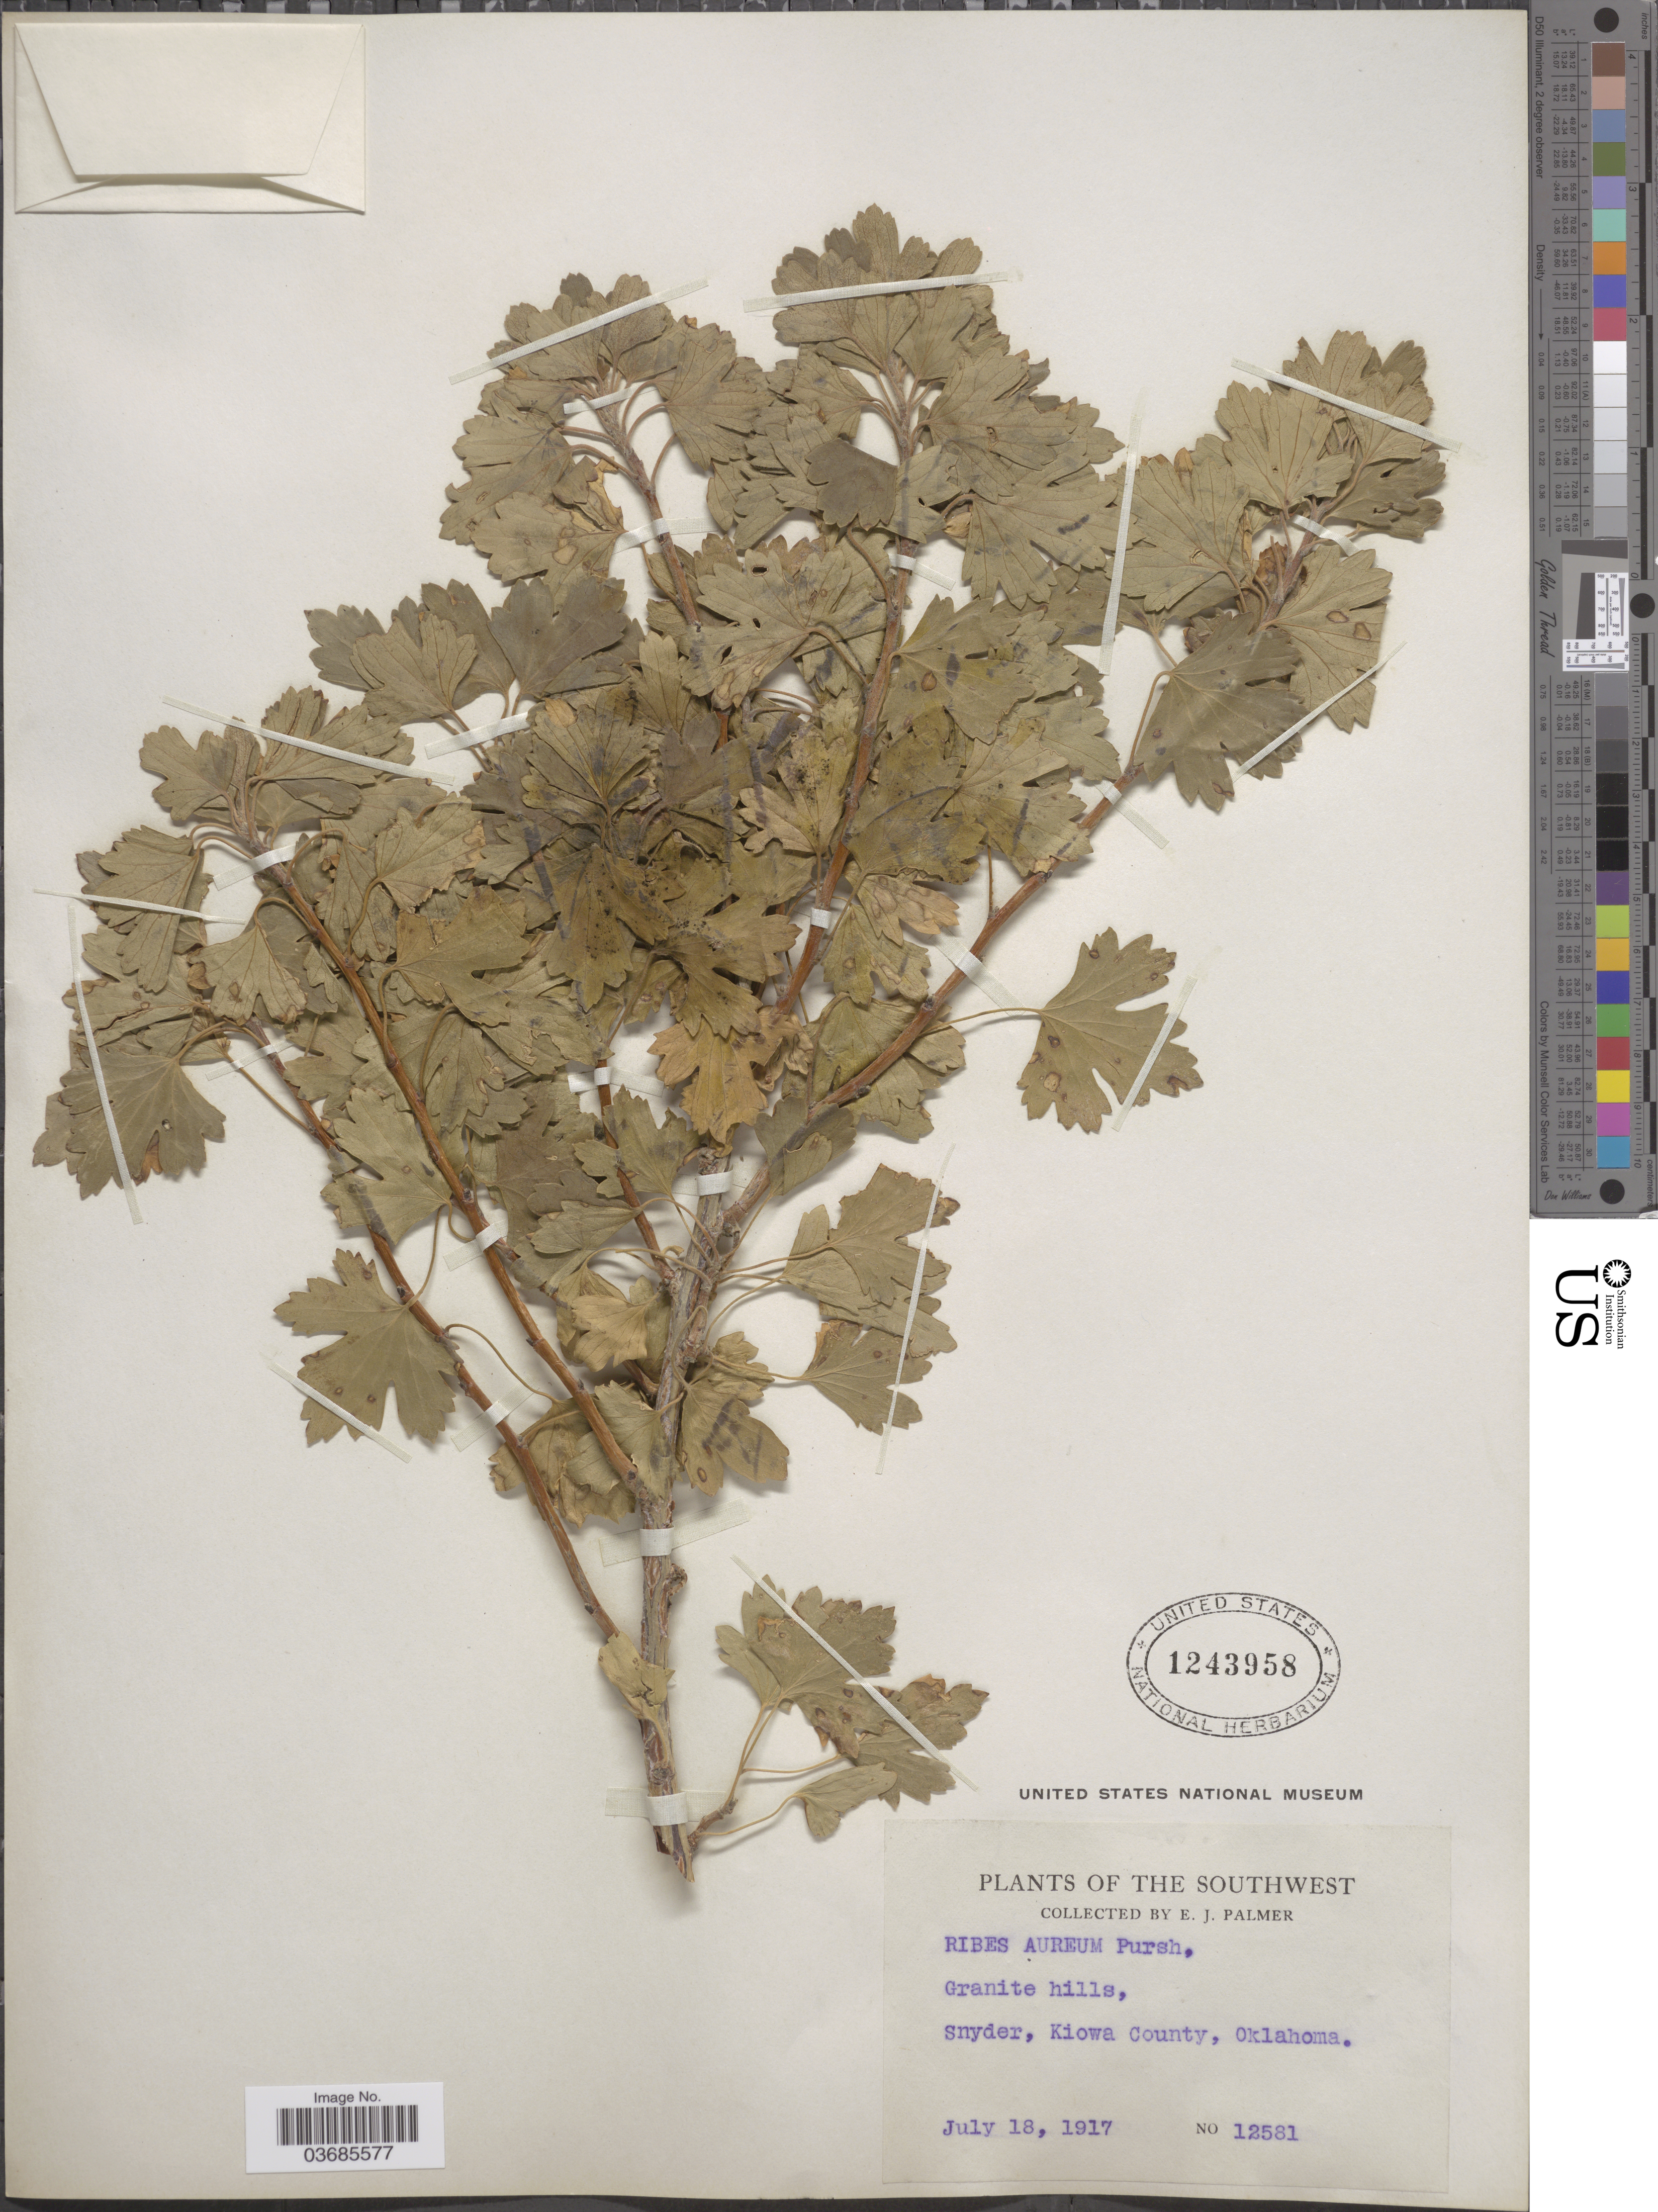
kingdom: Plantae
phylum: Tracheophyta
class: Magnoliopsida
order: Saxifragales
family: Grossulariaceae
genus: Ribes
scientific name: Ribes aureum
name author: Pursh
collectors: E. J. Palmer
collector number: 12581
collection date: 1917-07-18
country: United States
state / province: Oklahoma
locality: The Southwest. Granite hills, Snyder, Kiowa County.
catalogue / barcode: US 1243958